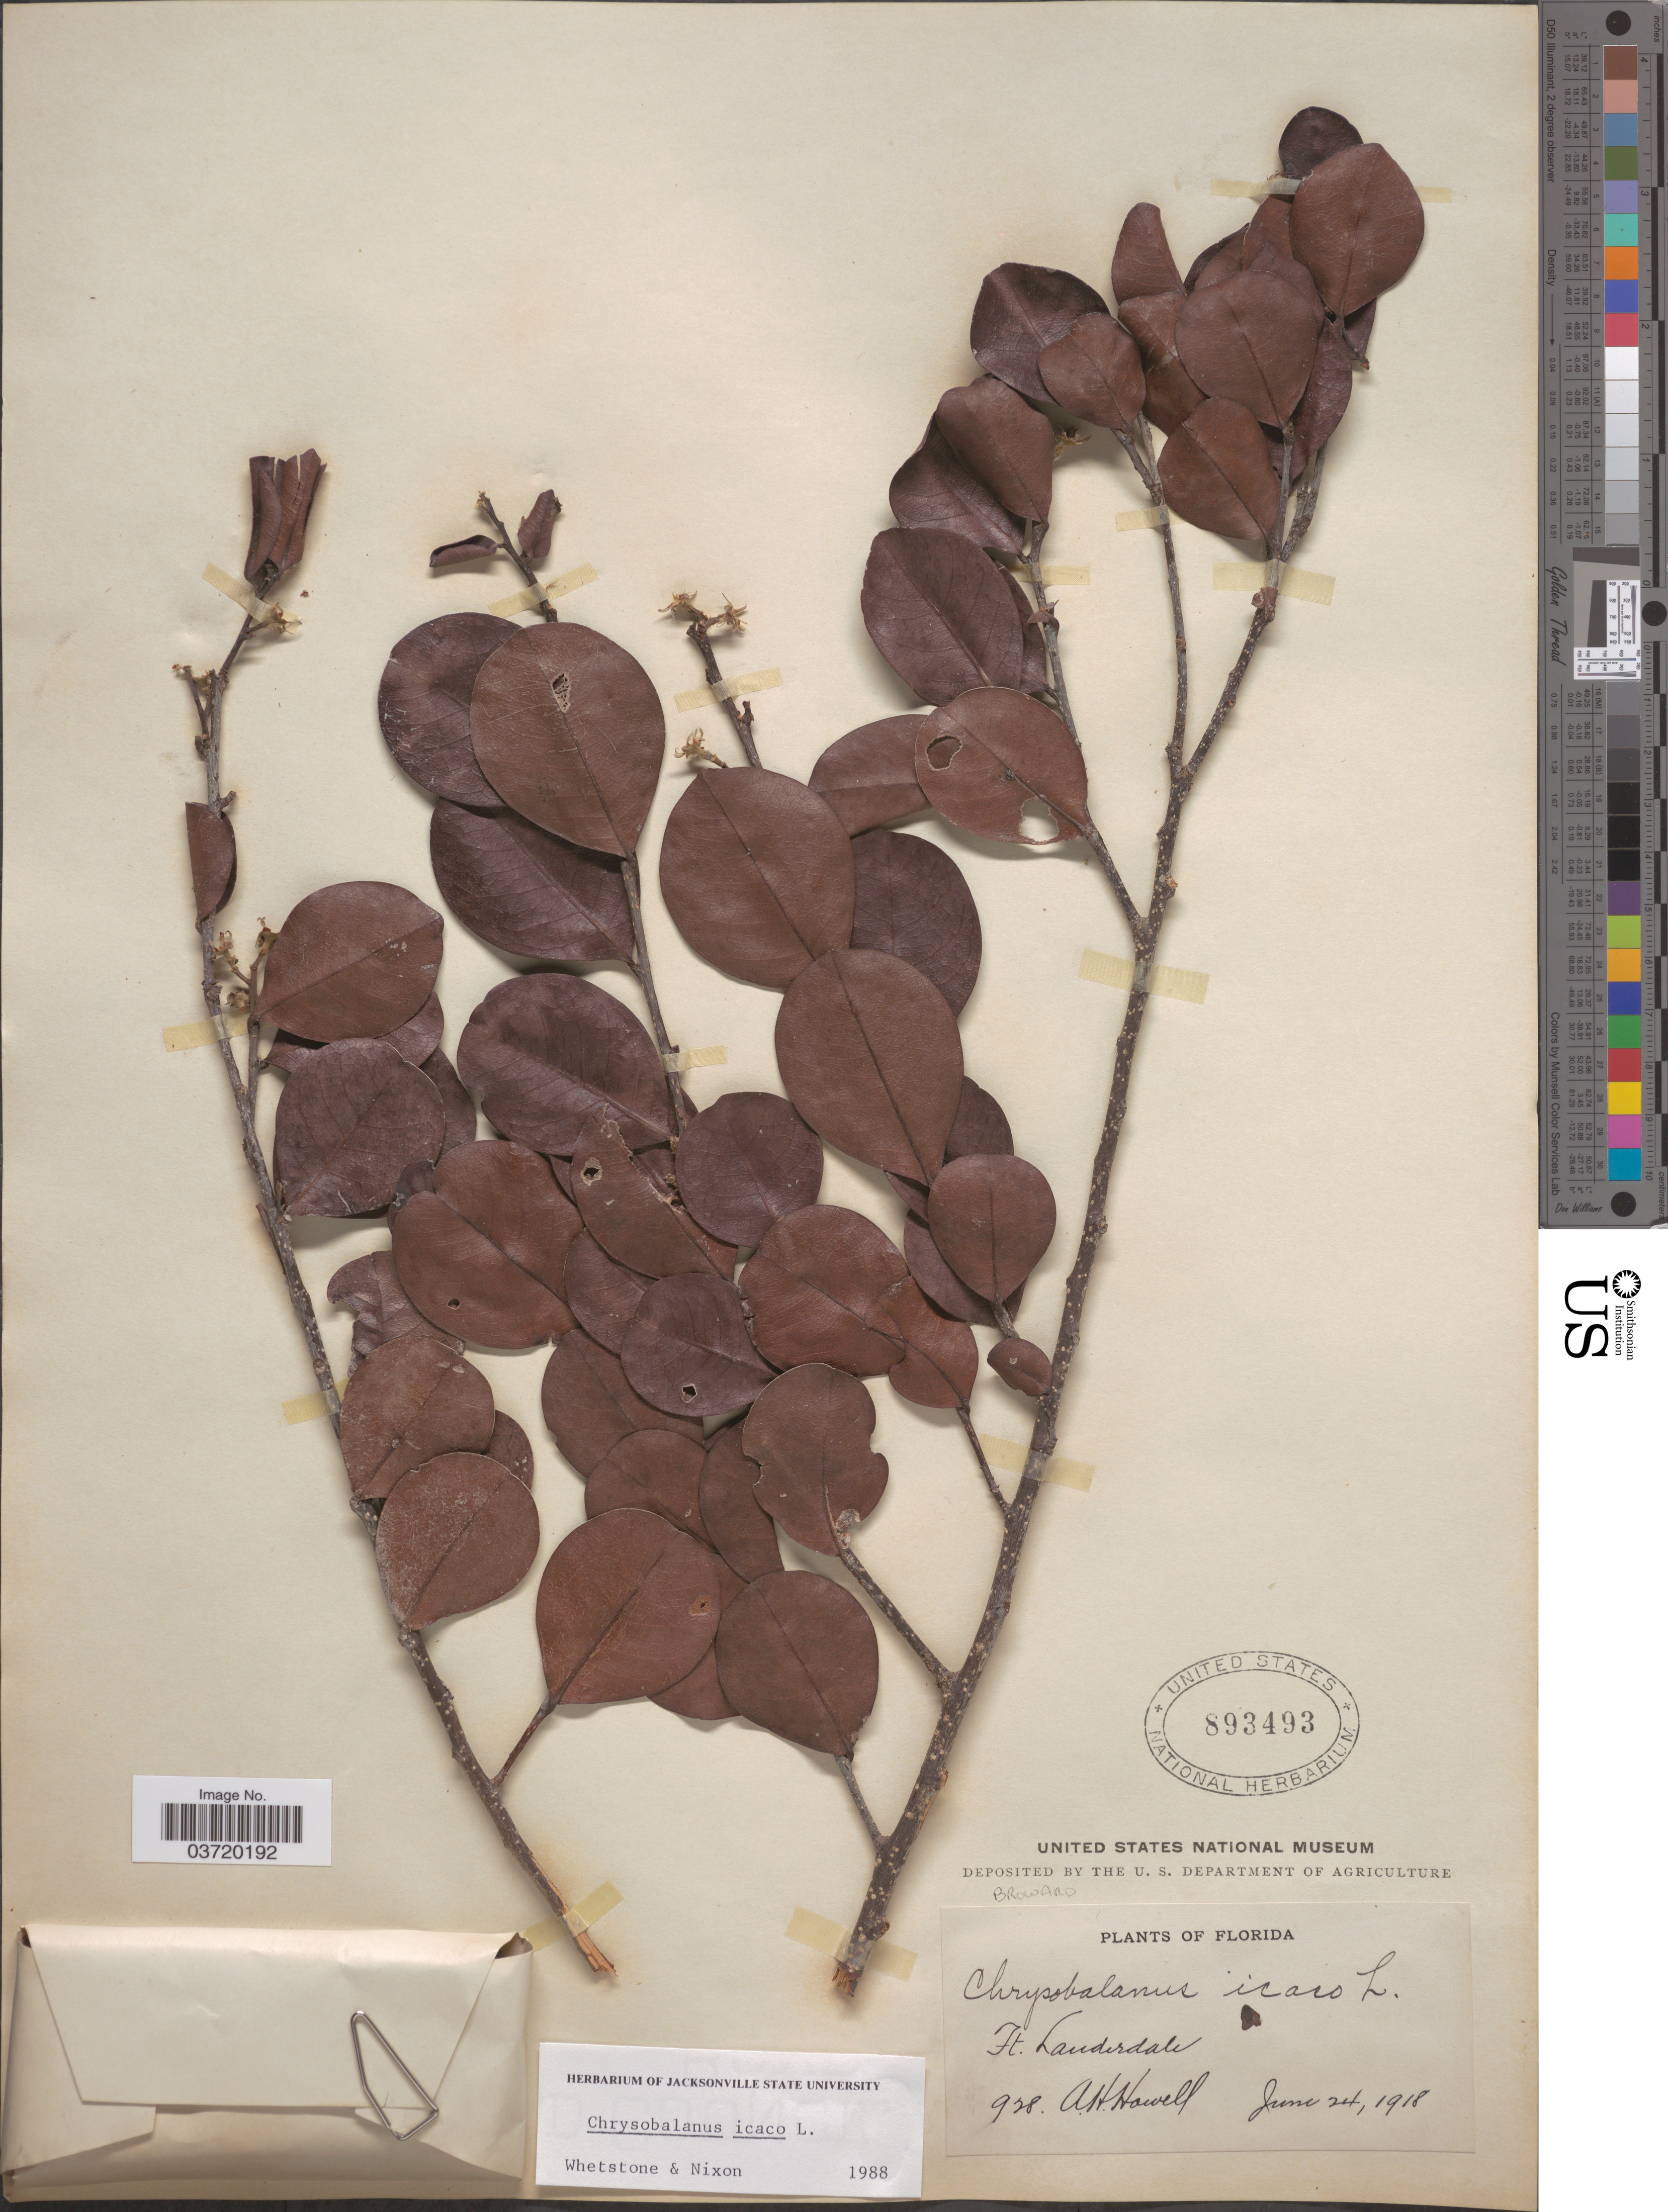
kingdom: Plantae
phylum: Tracheophyta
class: Magnoliopsida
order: Malpighiales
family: Chrysobalanaceae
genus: Chrysobalanus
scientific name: Chrysobalanus icaco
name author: L.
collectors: A. Howell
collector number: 928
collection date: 1918-06-24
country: United States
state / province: Florida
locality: Ft. Lauderdale.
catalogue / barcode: US 893493